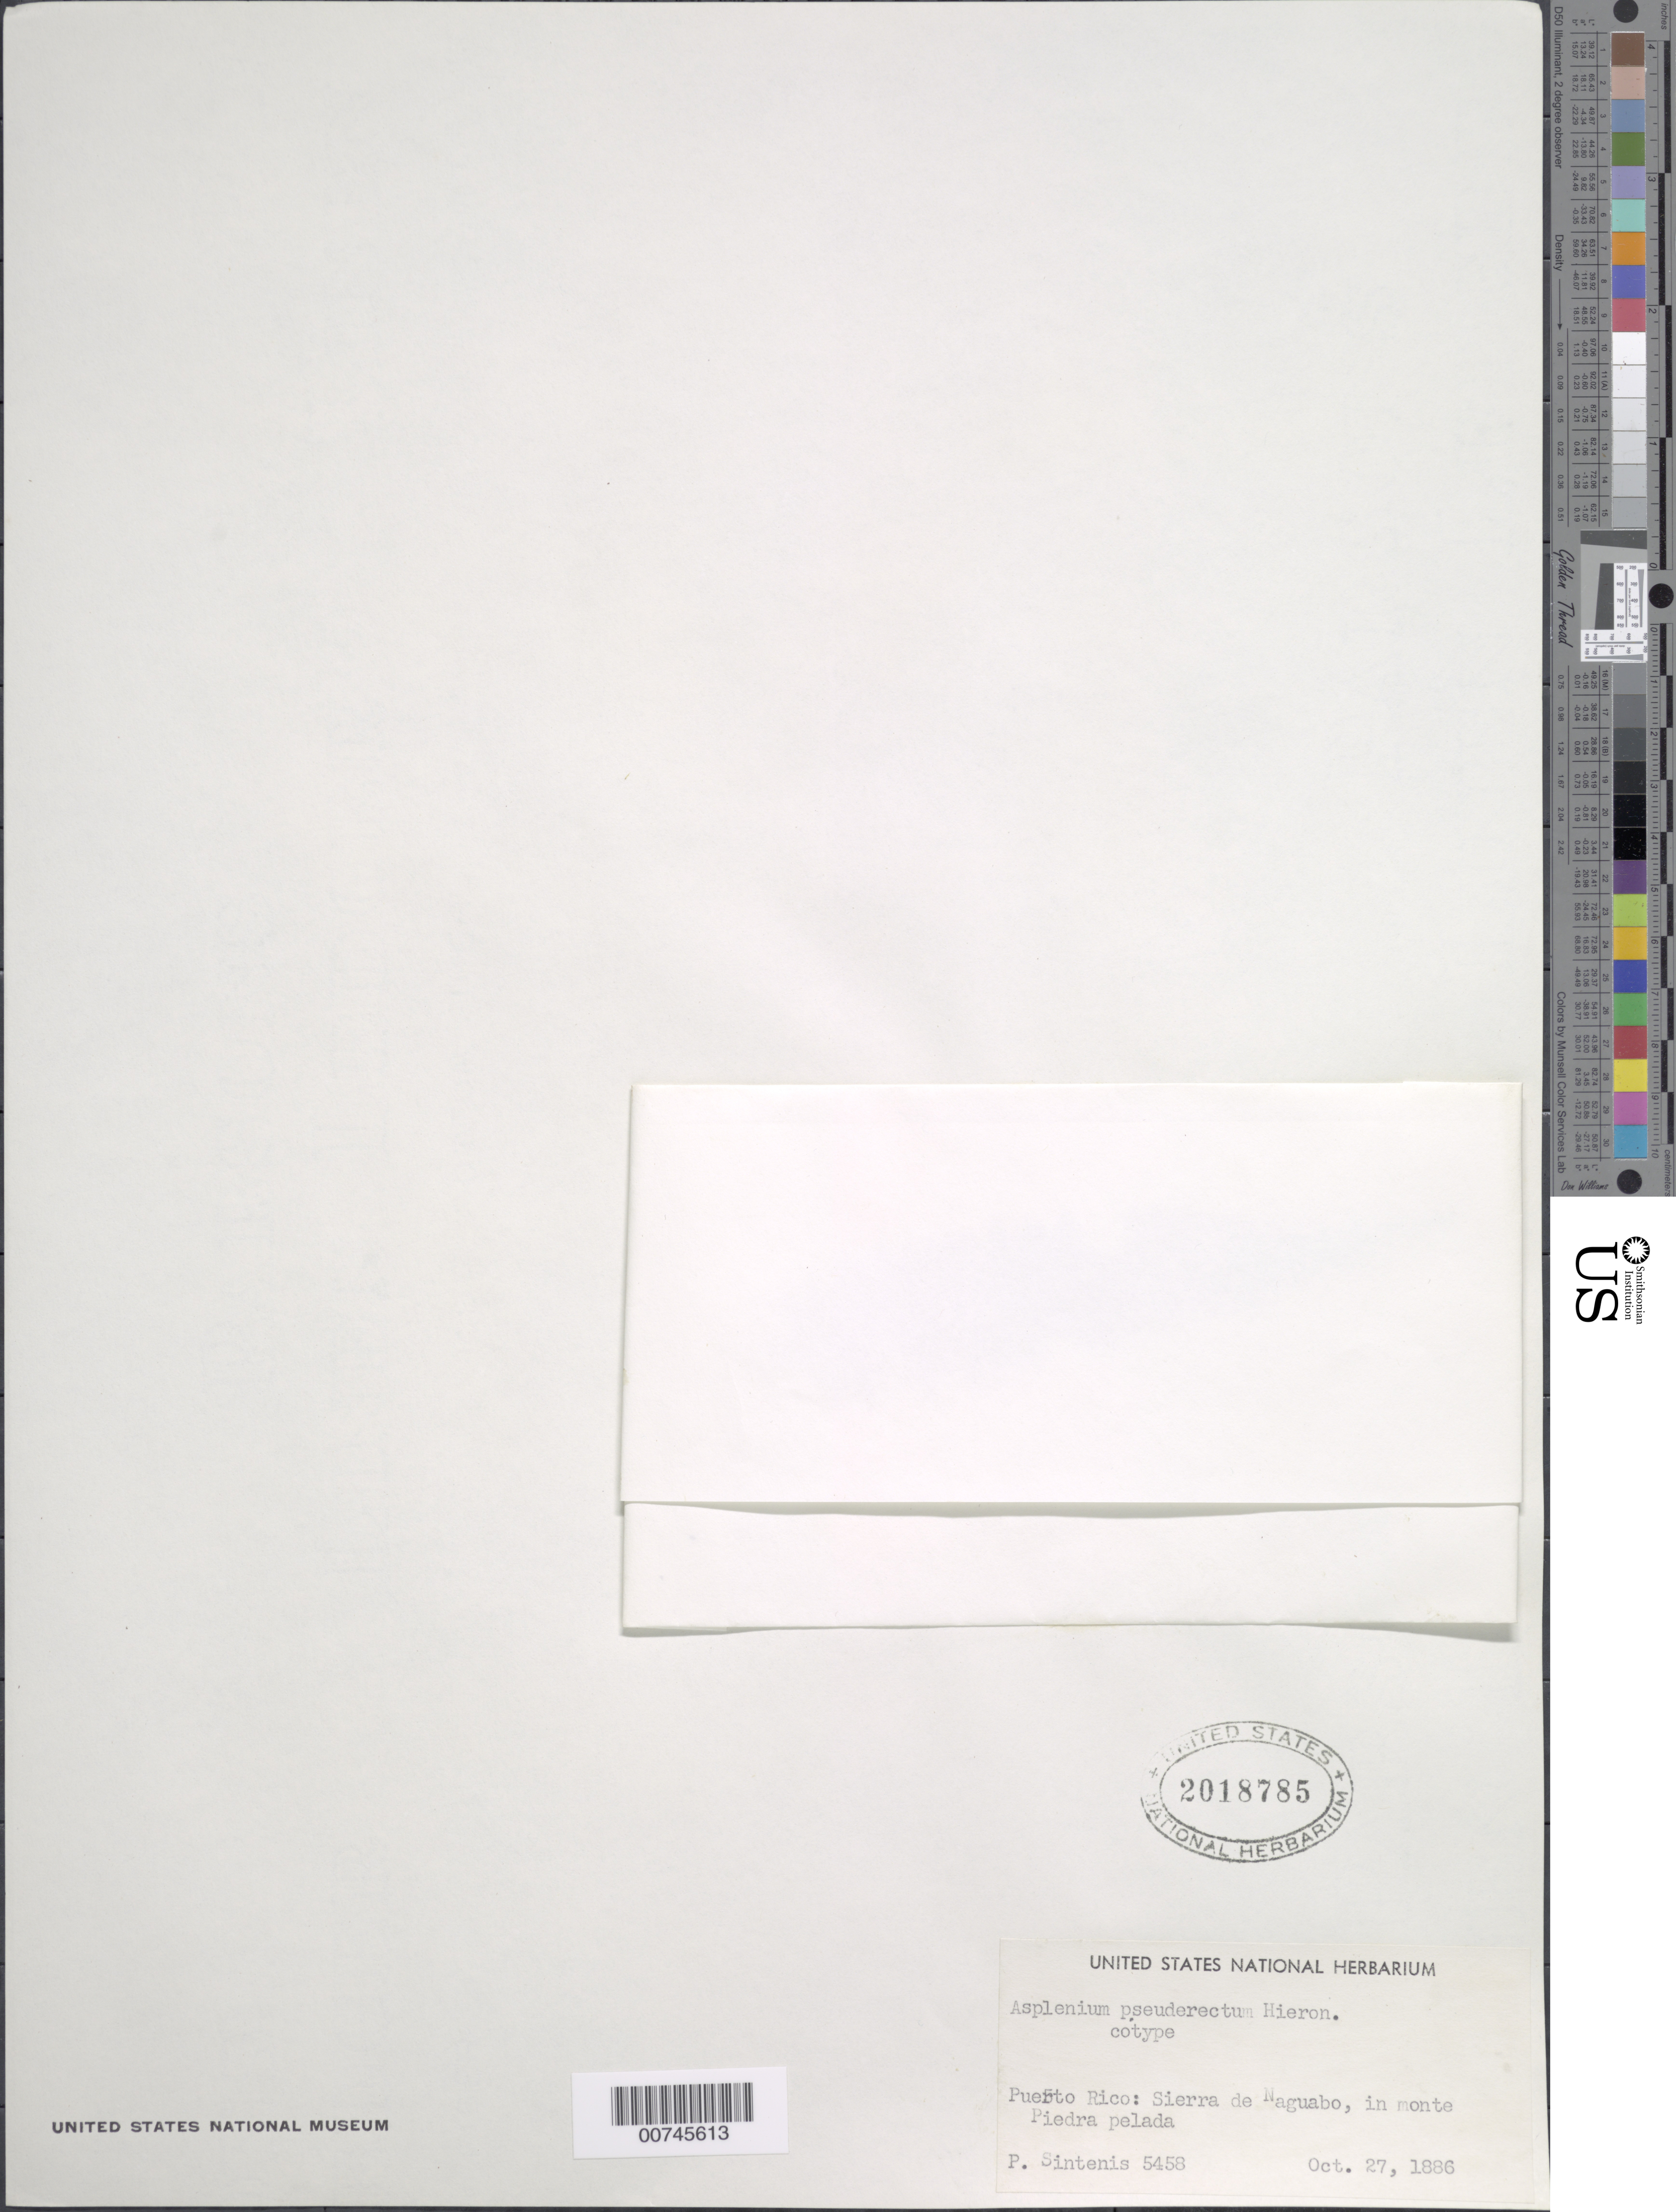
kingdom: Plantae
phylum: Tracheophyta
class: Polypodiopsida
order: Polypodiales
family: Aspleniaceae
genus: Asplenium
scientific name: Asplenium pteropus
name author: Kaulf.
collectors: P. Sintenis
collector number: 5458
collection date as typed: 27 Oct 1886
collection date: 1886-10-27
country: Puerto Rico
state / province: Naguabo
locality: Sierra de Naguabo, in monte Piedra Pelada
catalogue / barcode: US 2018785